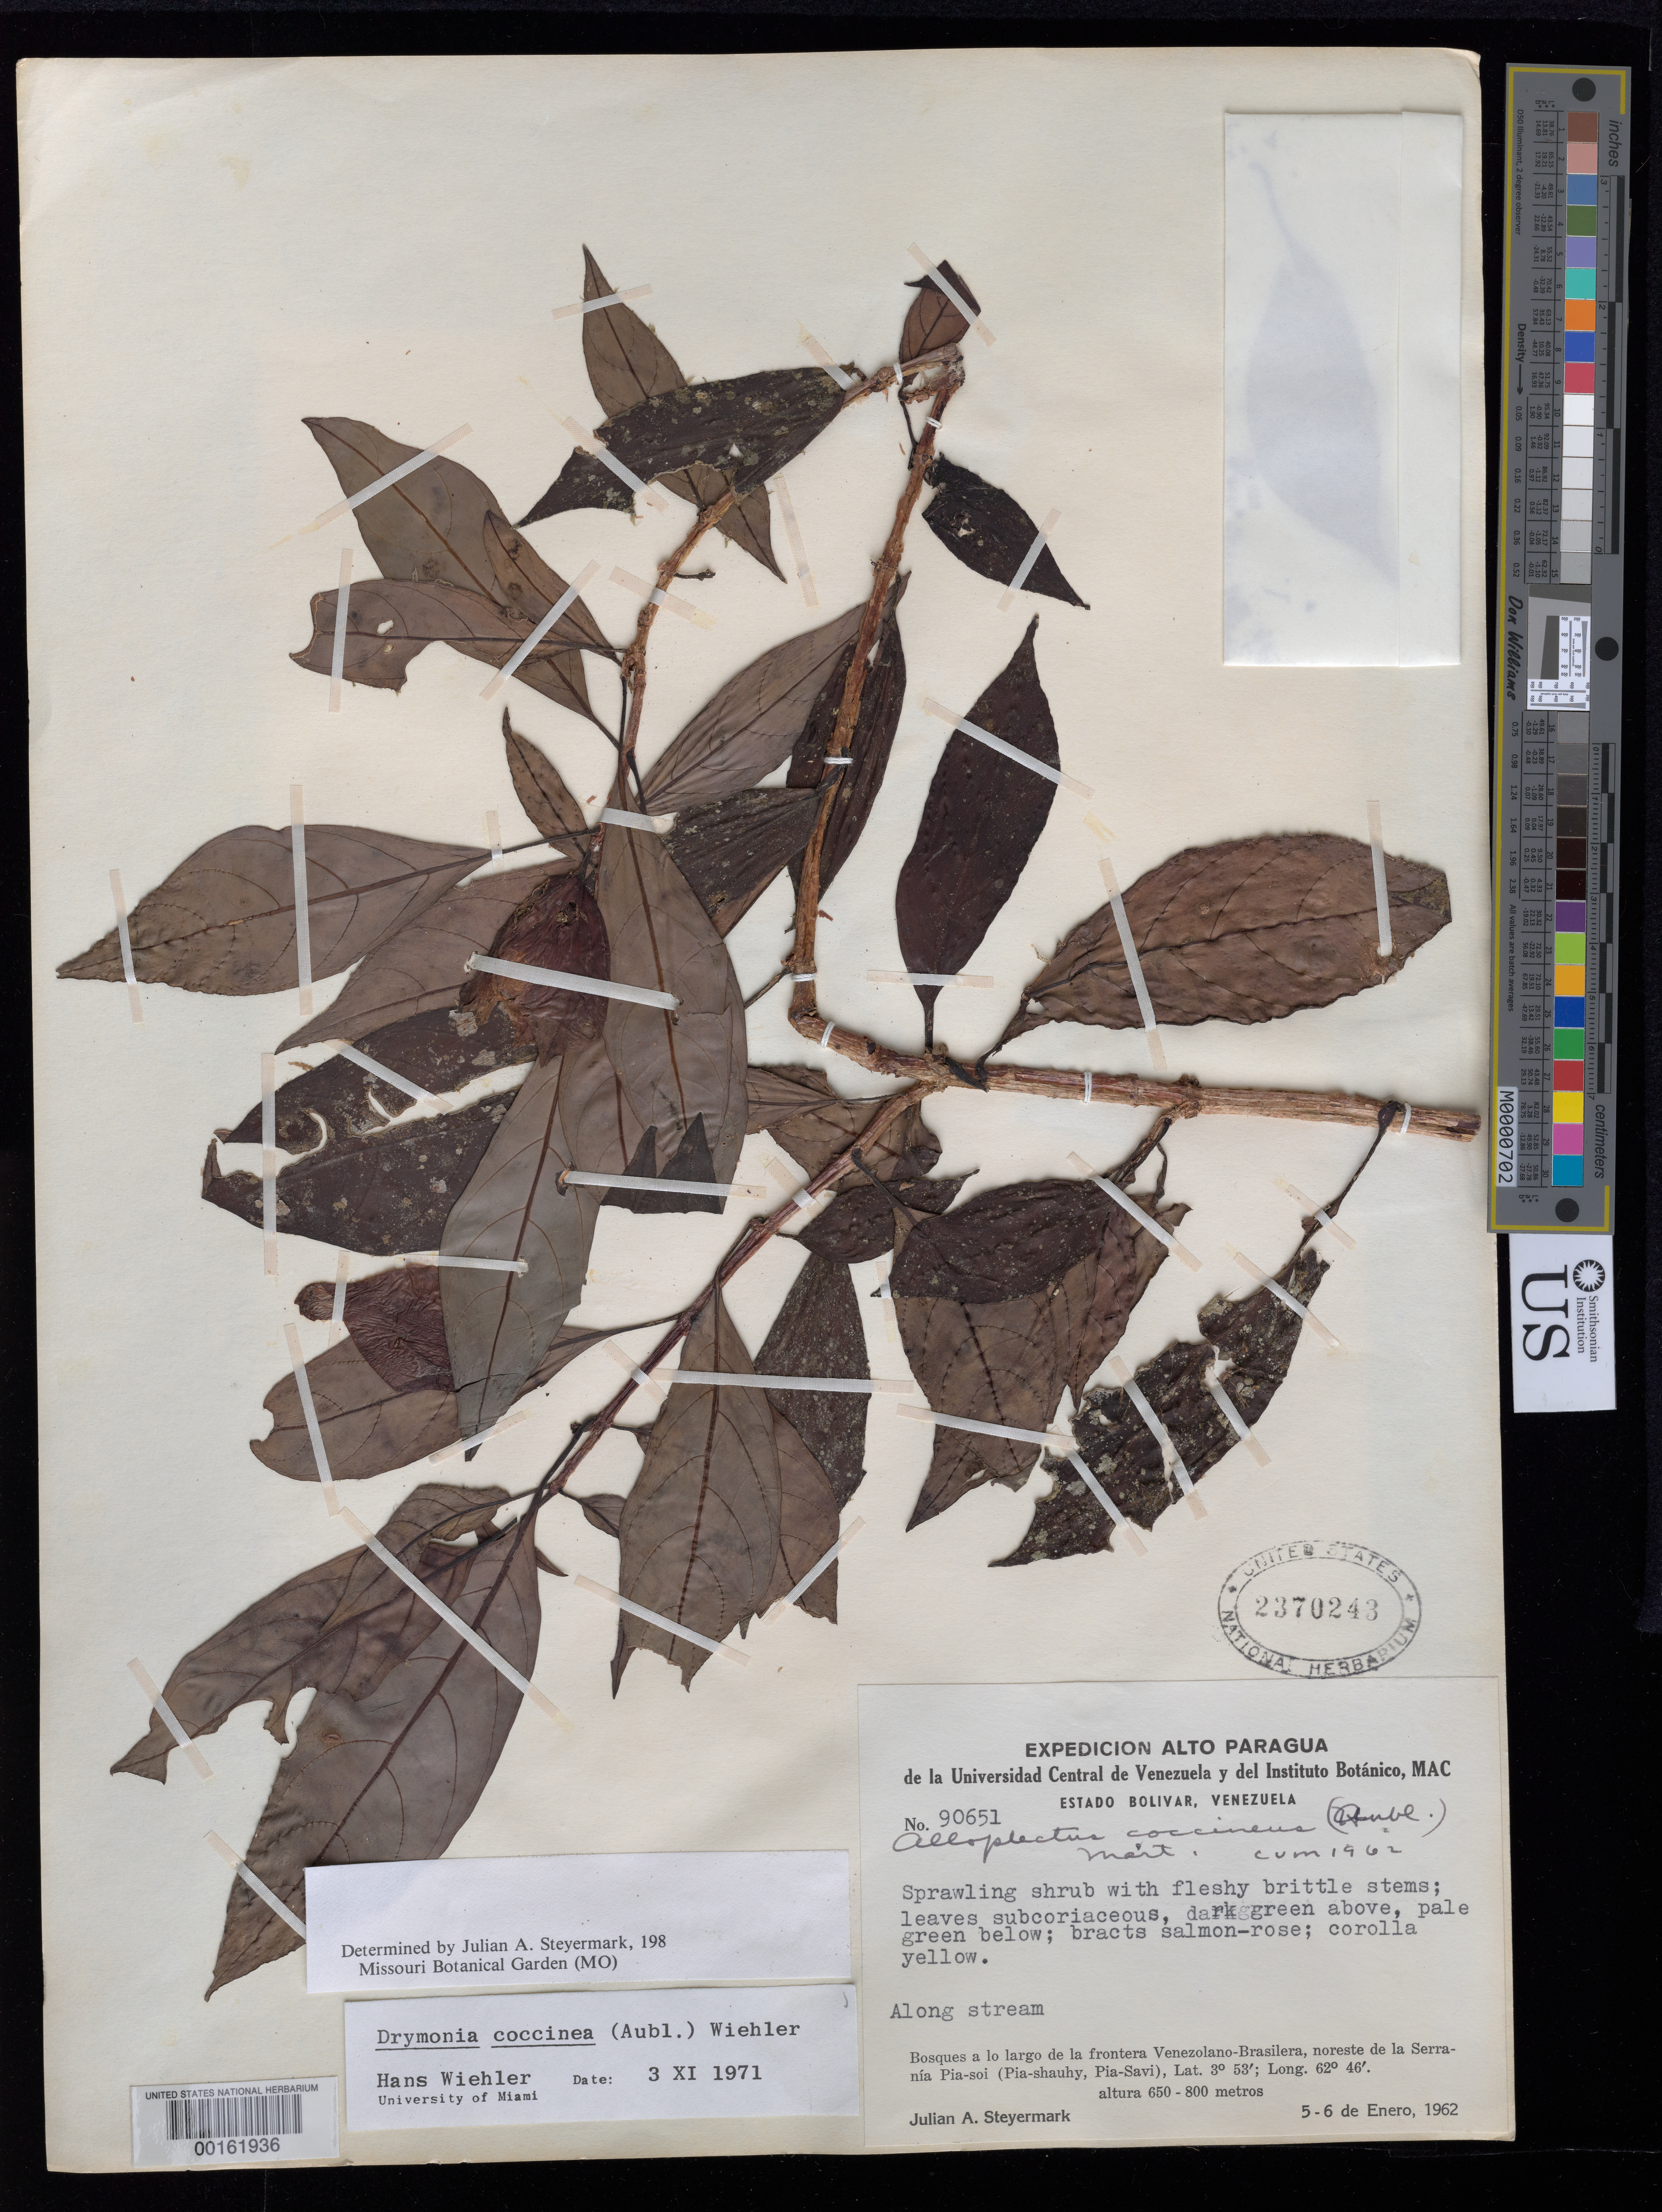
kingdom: Plantae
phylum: Tracheophyta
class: Magnoliopsida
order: Lamiales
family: Gesneriaceae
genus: Drymonia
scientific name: Drymonia coccinea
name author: (Aubl.) Wiehler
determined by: Wiehler, H. J.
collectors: J. Steyermark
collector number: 90651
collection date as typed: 5-6 Jan 1962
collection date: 1962-01-05/1962-01-06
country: Venezuela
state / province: Bolívar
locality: Venezuela-Brazil border, NE of Serrania Pia-soi (Pia-Shauhy, Pia-Savi)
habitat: Woods along stream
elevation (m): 650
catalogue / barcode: US 2370243